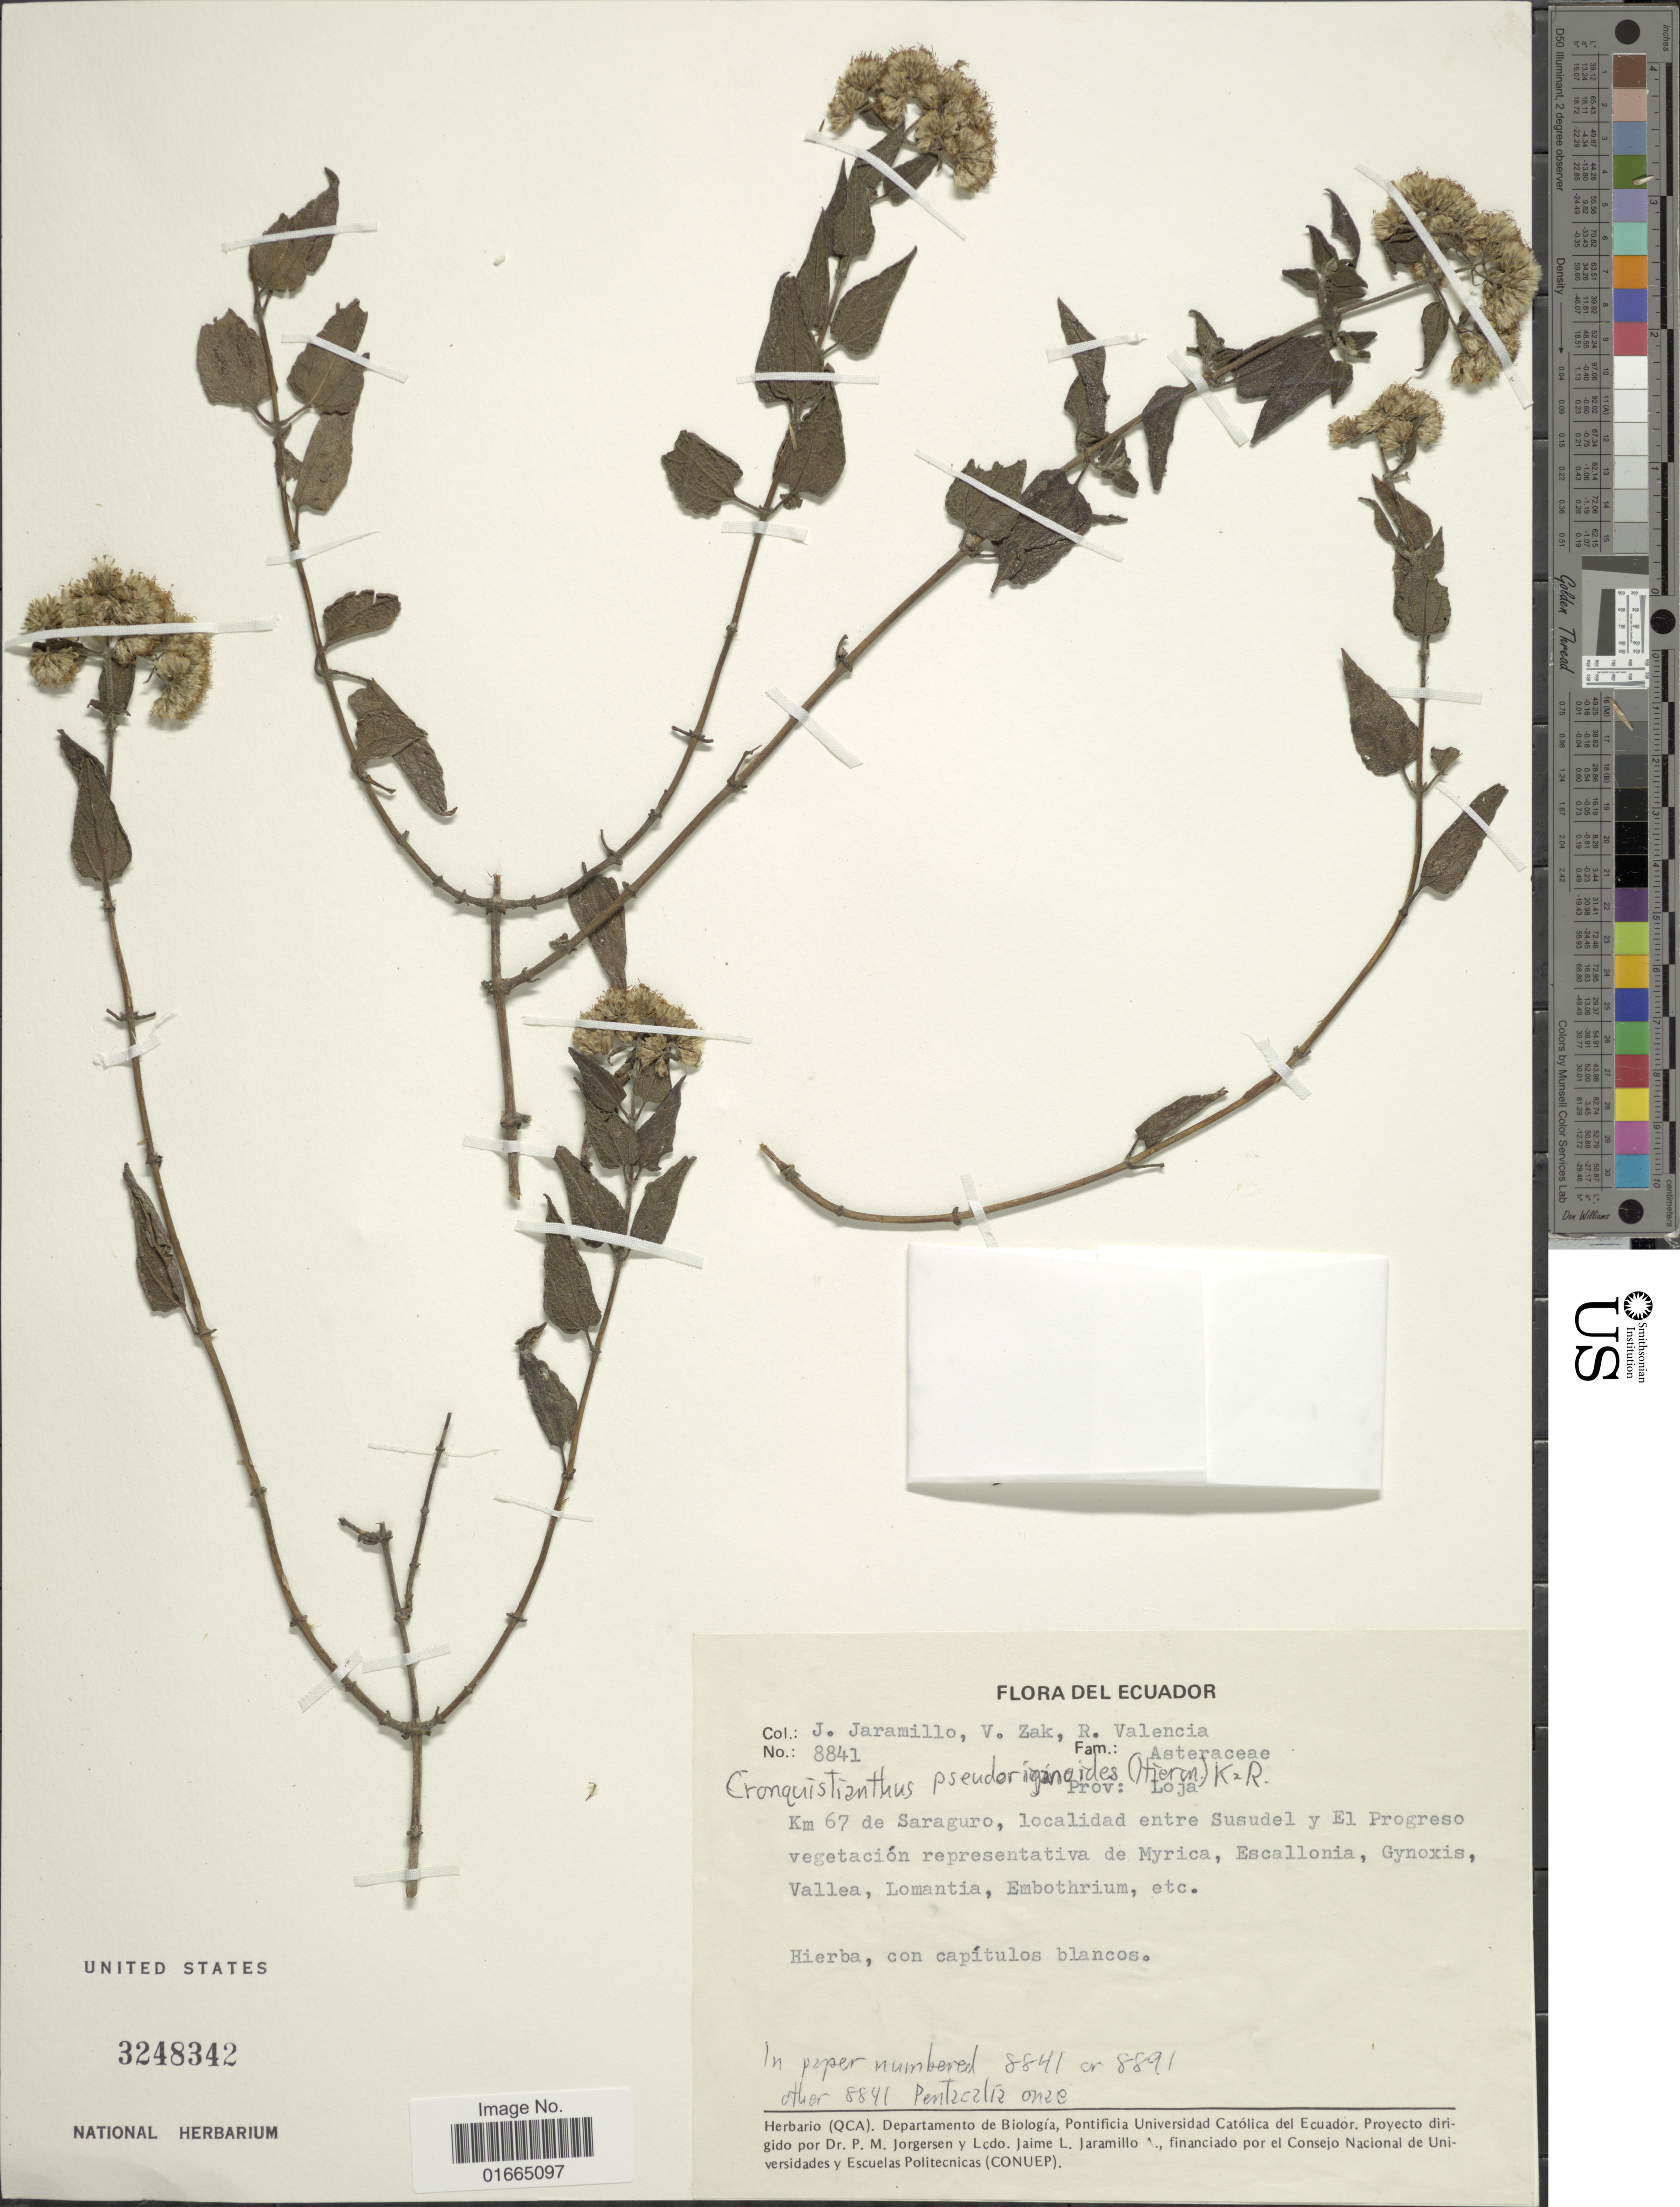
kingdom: Plantae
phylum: Tracheophyta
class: Magnoliopsida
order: Asterales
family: Asteraceae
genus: Cronquistianthus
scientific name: Cronquistianthus pseudoriganoides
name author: (Hieron.) R.M. King & H. Rob.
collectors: J. Jaramillo, V. Zak & R. Valencia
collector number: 8841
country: Ecuador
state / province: Loja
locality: Prov: Loja. Km 67 de Saraguro, localidad entre Susudel y El Progreso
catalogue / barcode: US 3248342